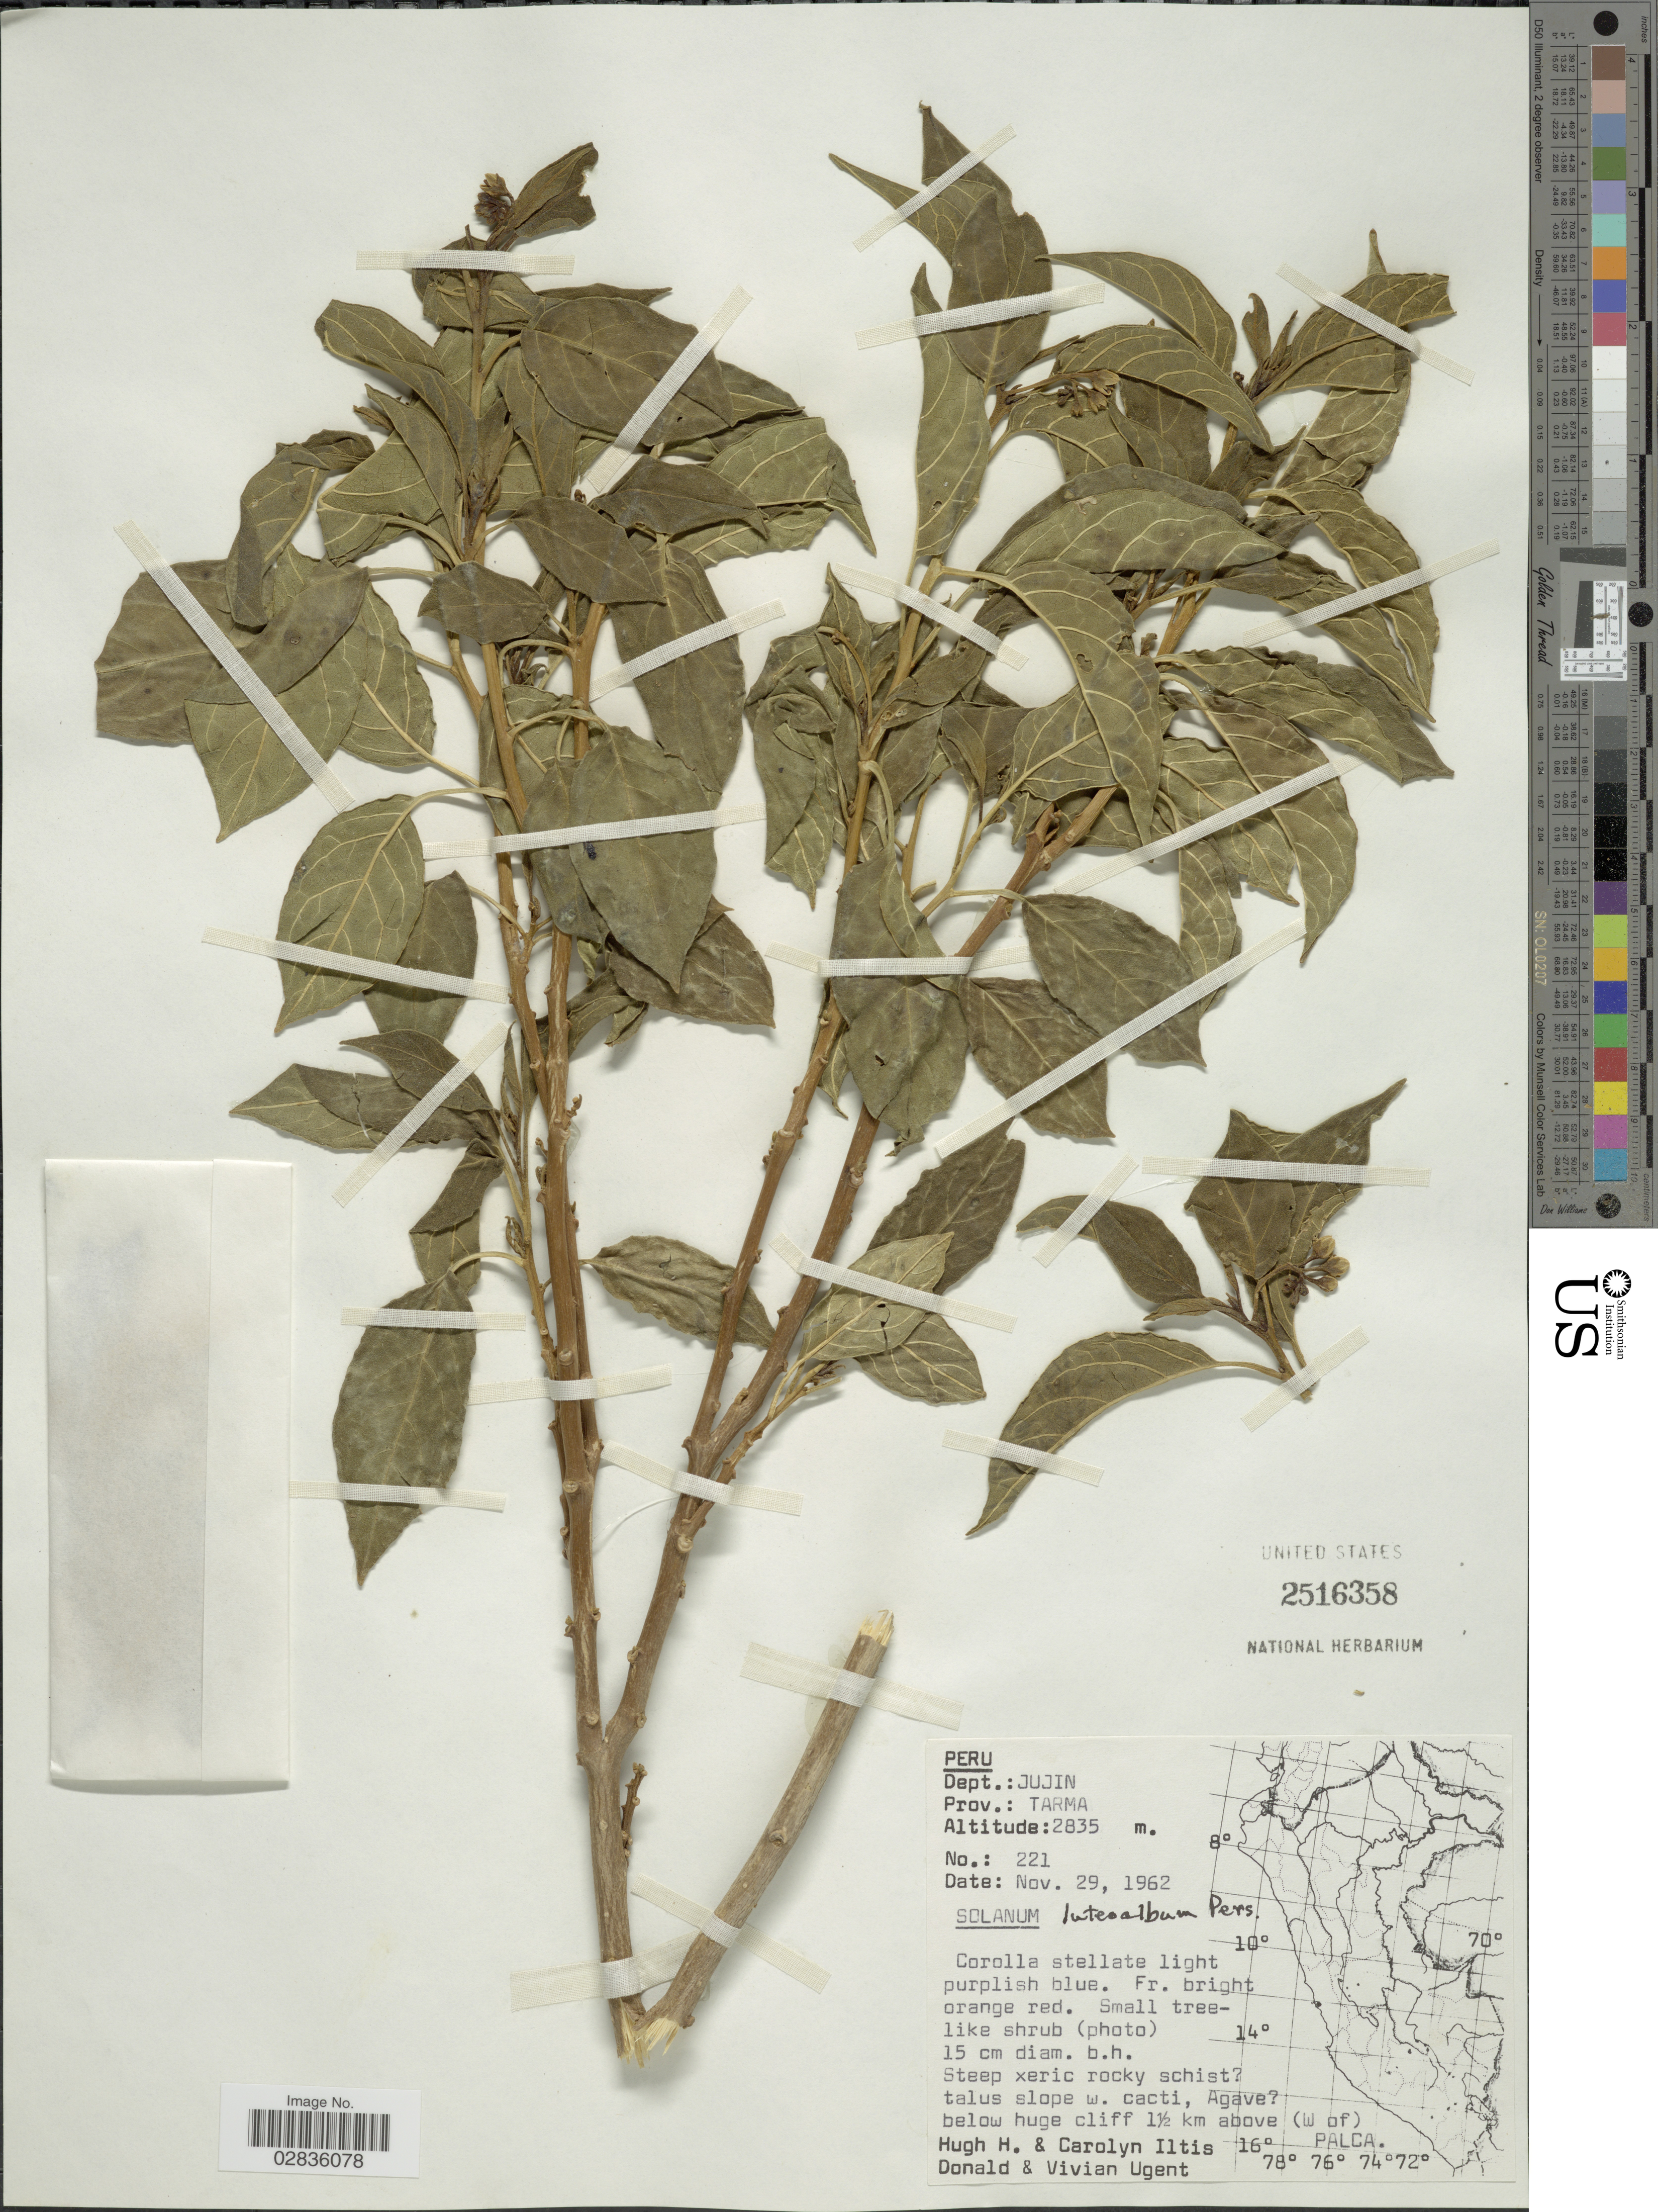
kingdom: Plantae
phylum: Tracheophyta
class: Magnoliopsida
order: Solanales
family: Solanaceae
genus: Solanum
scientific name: Solanum luteoalbum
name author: Pers.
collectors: H. Iltis, C. G. Iltis, D. Ugent & V. Ugent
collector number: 221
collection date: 1962-11-29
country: Peru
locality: Dept. Jujin. Prov.: Tarma. Below huge cliff 1½ km above (W of) Palca.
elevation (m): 2835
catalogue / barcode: US 2516358